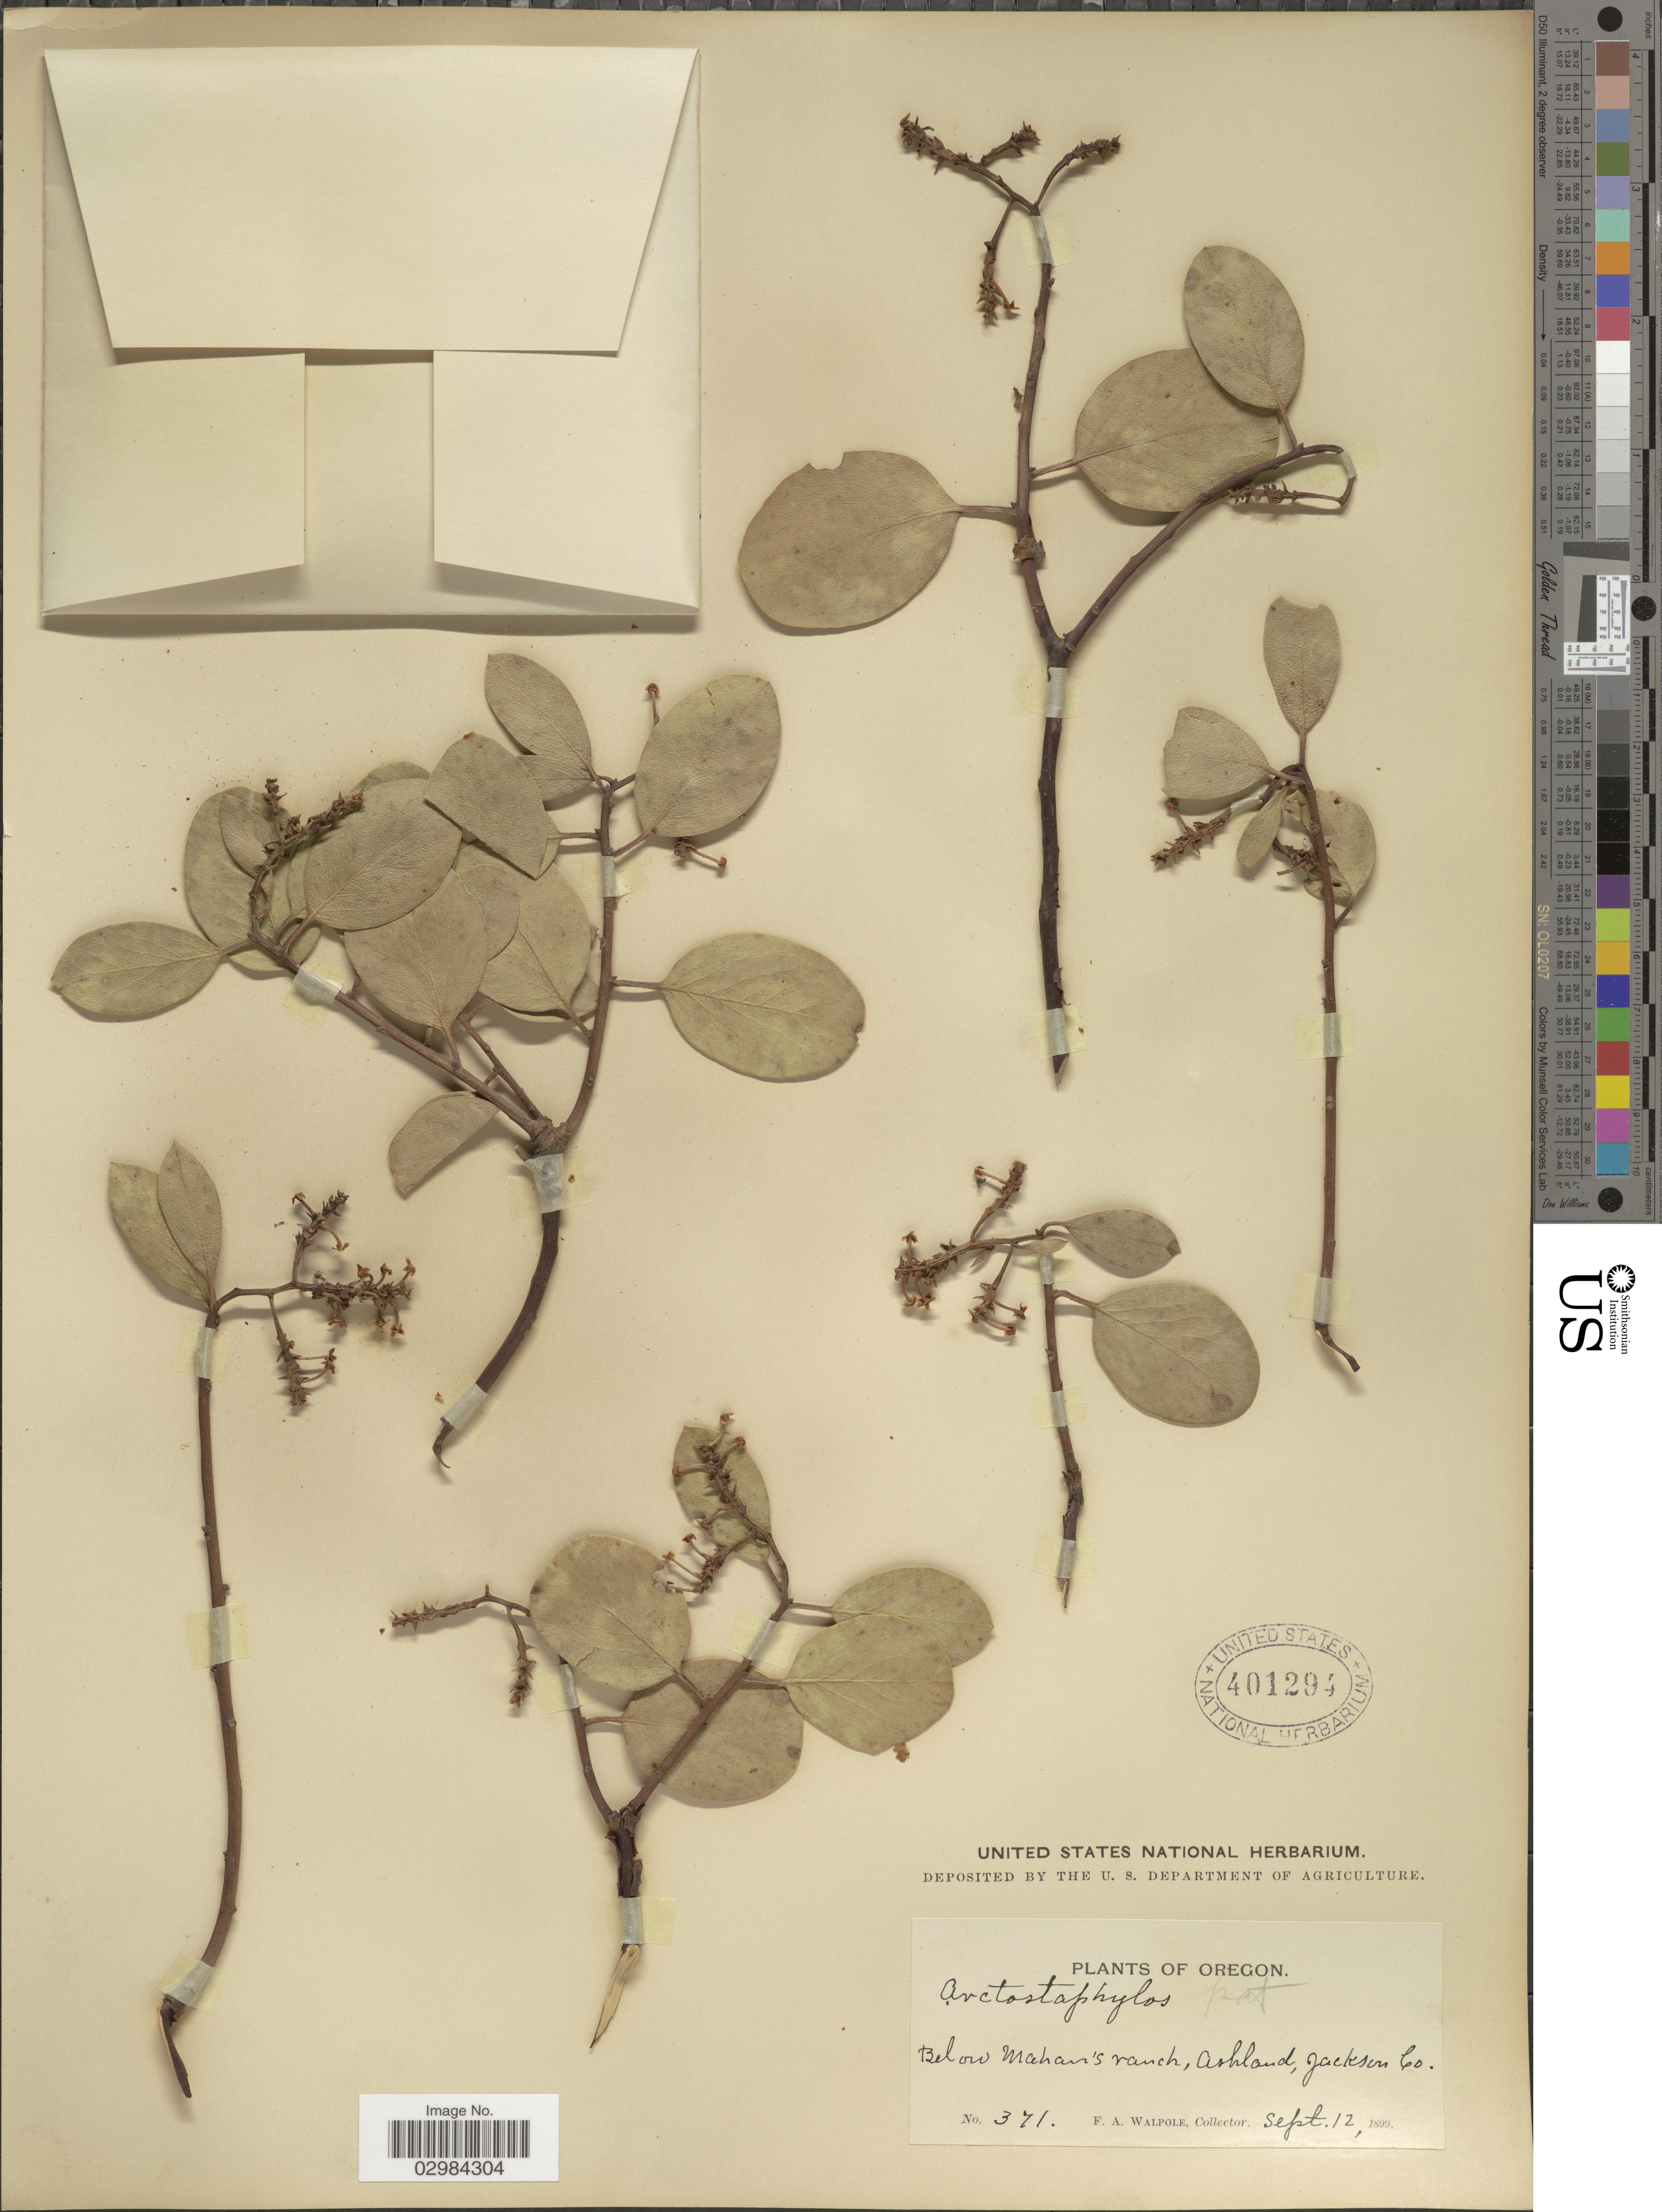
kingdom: Plantae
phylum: Tracheophyta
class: Magnoliopsida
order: Ericales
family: Ericaceae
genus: Arctostaphylos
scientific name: Arctostaphylos patula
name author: Greene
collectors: F. Walpole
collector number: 371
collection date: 1899-09-12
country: United States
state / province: Oregon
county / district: Jackson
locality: Below Mahan's ranch, Ashland, Jackson Co.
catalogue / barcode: US 401294